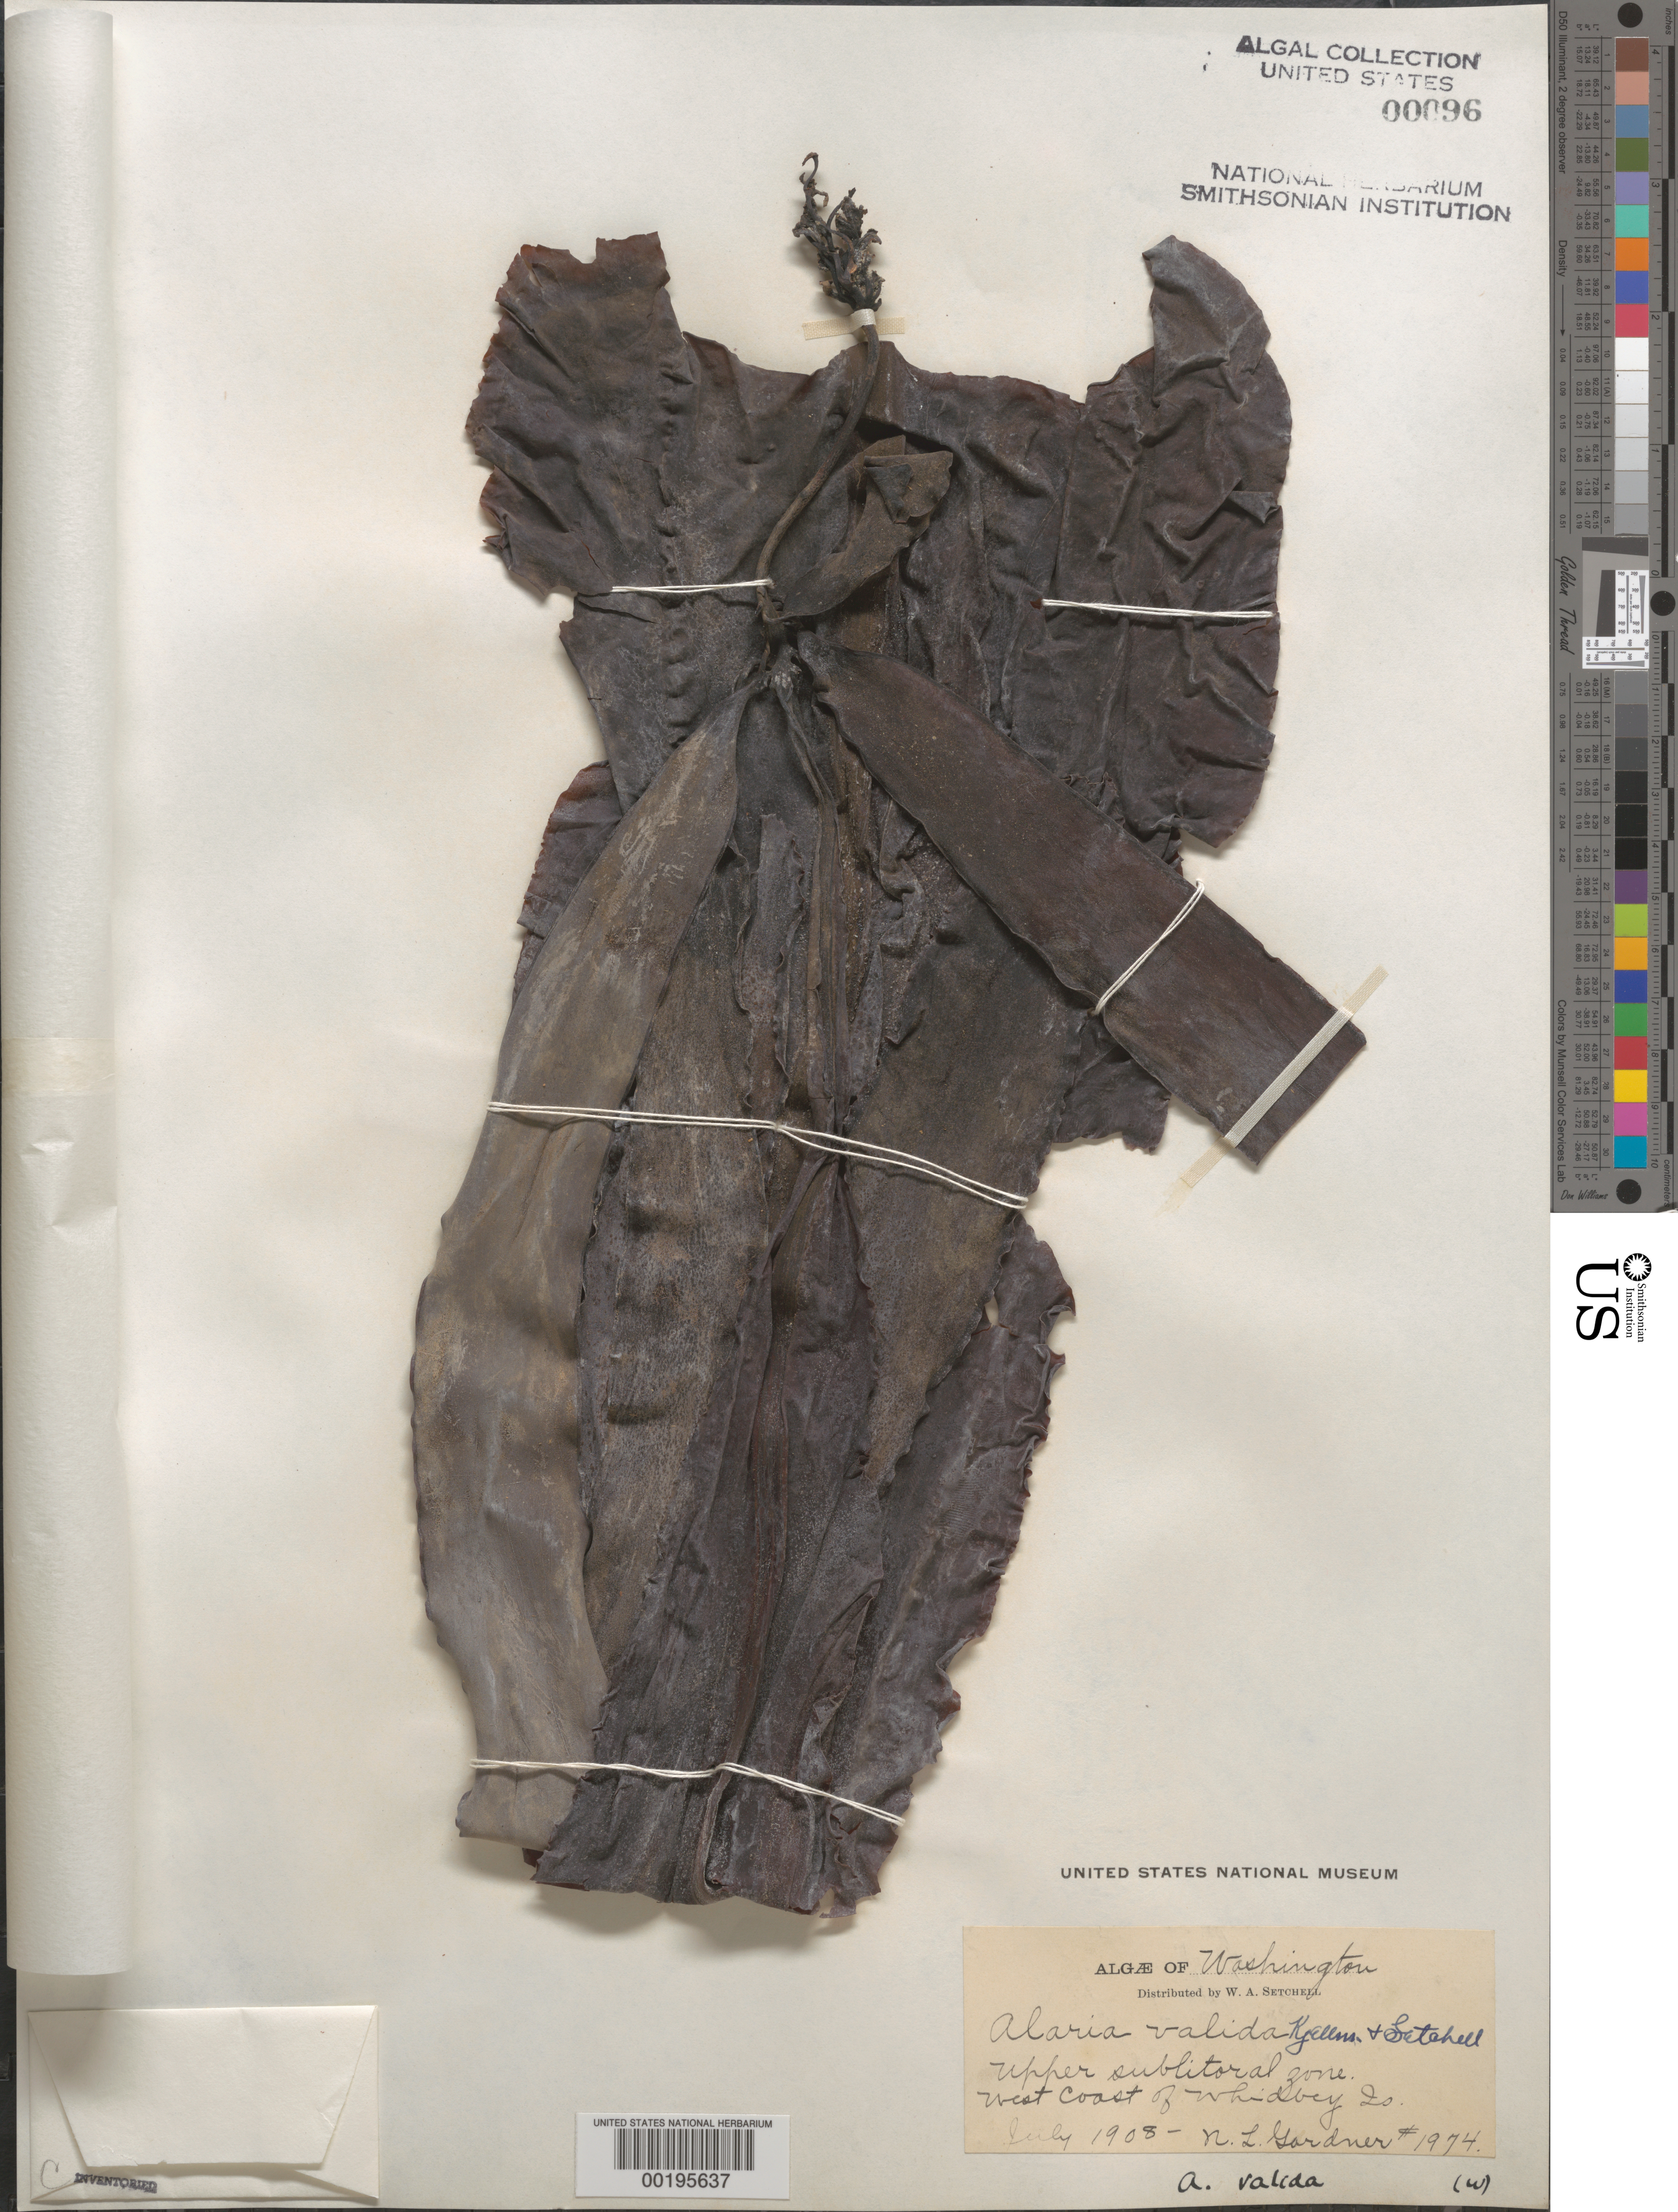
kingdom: Chromista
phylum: Ochrophyta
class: Phaeophyceae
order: Laminariales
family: Alariaceae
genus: Alaria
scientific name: Alaria marginata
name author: Postels & Rupr.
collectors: N. Gardner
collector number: NLG 1974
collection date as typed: Jul 1908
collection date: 1908-07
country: United States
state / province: Washington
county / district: Island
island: Whidbey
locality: West coast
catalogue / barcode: US 96